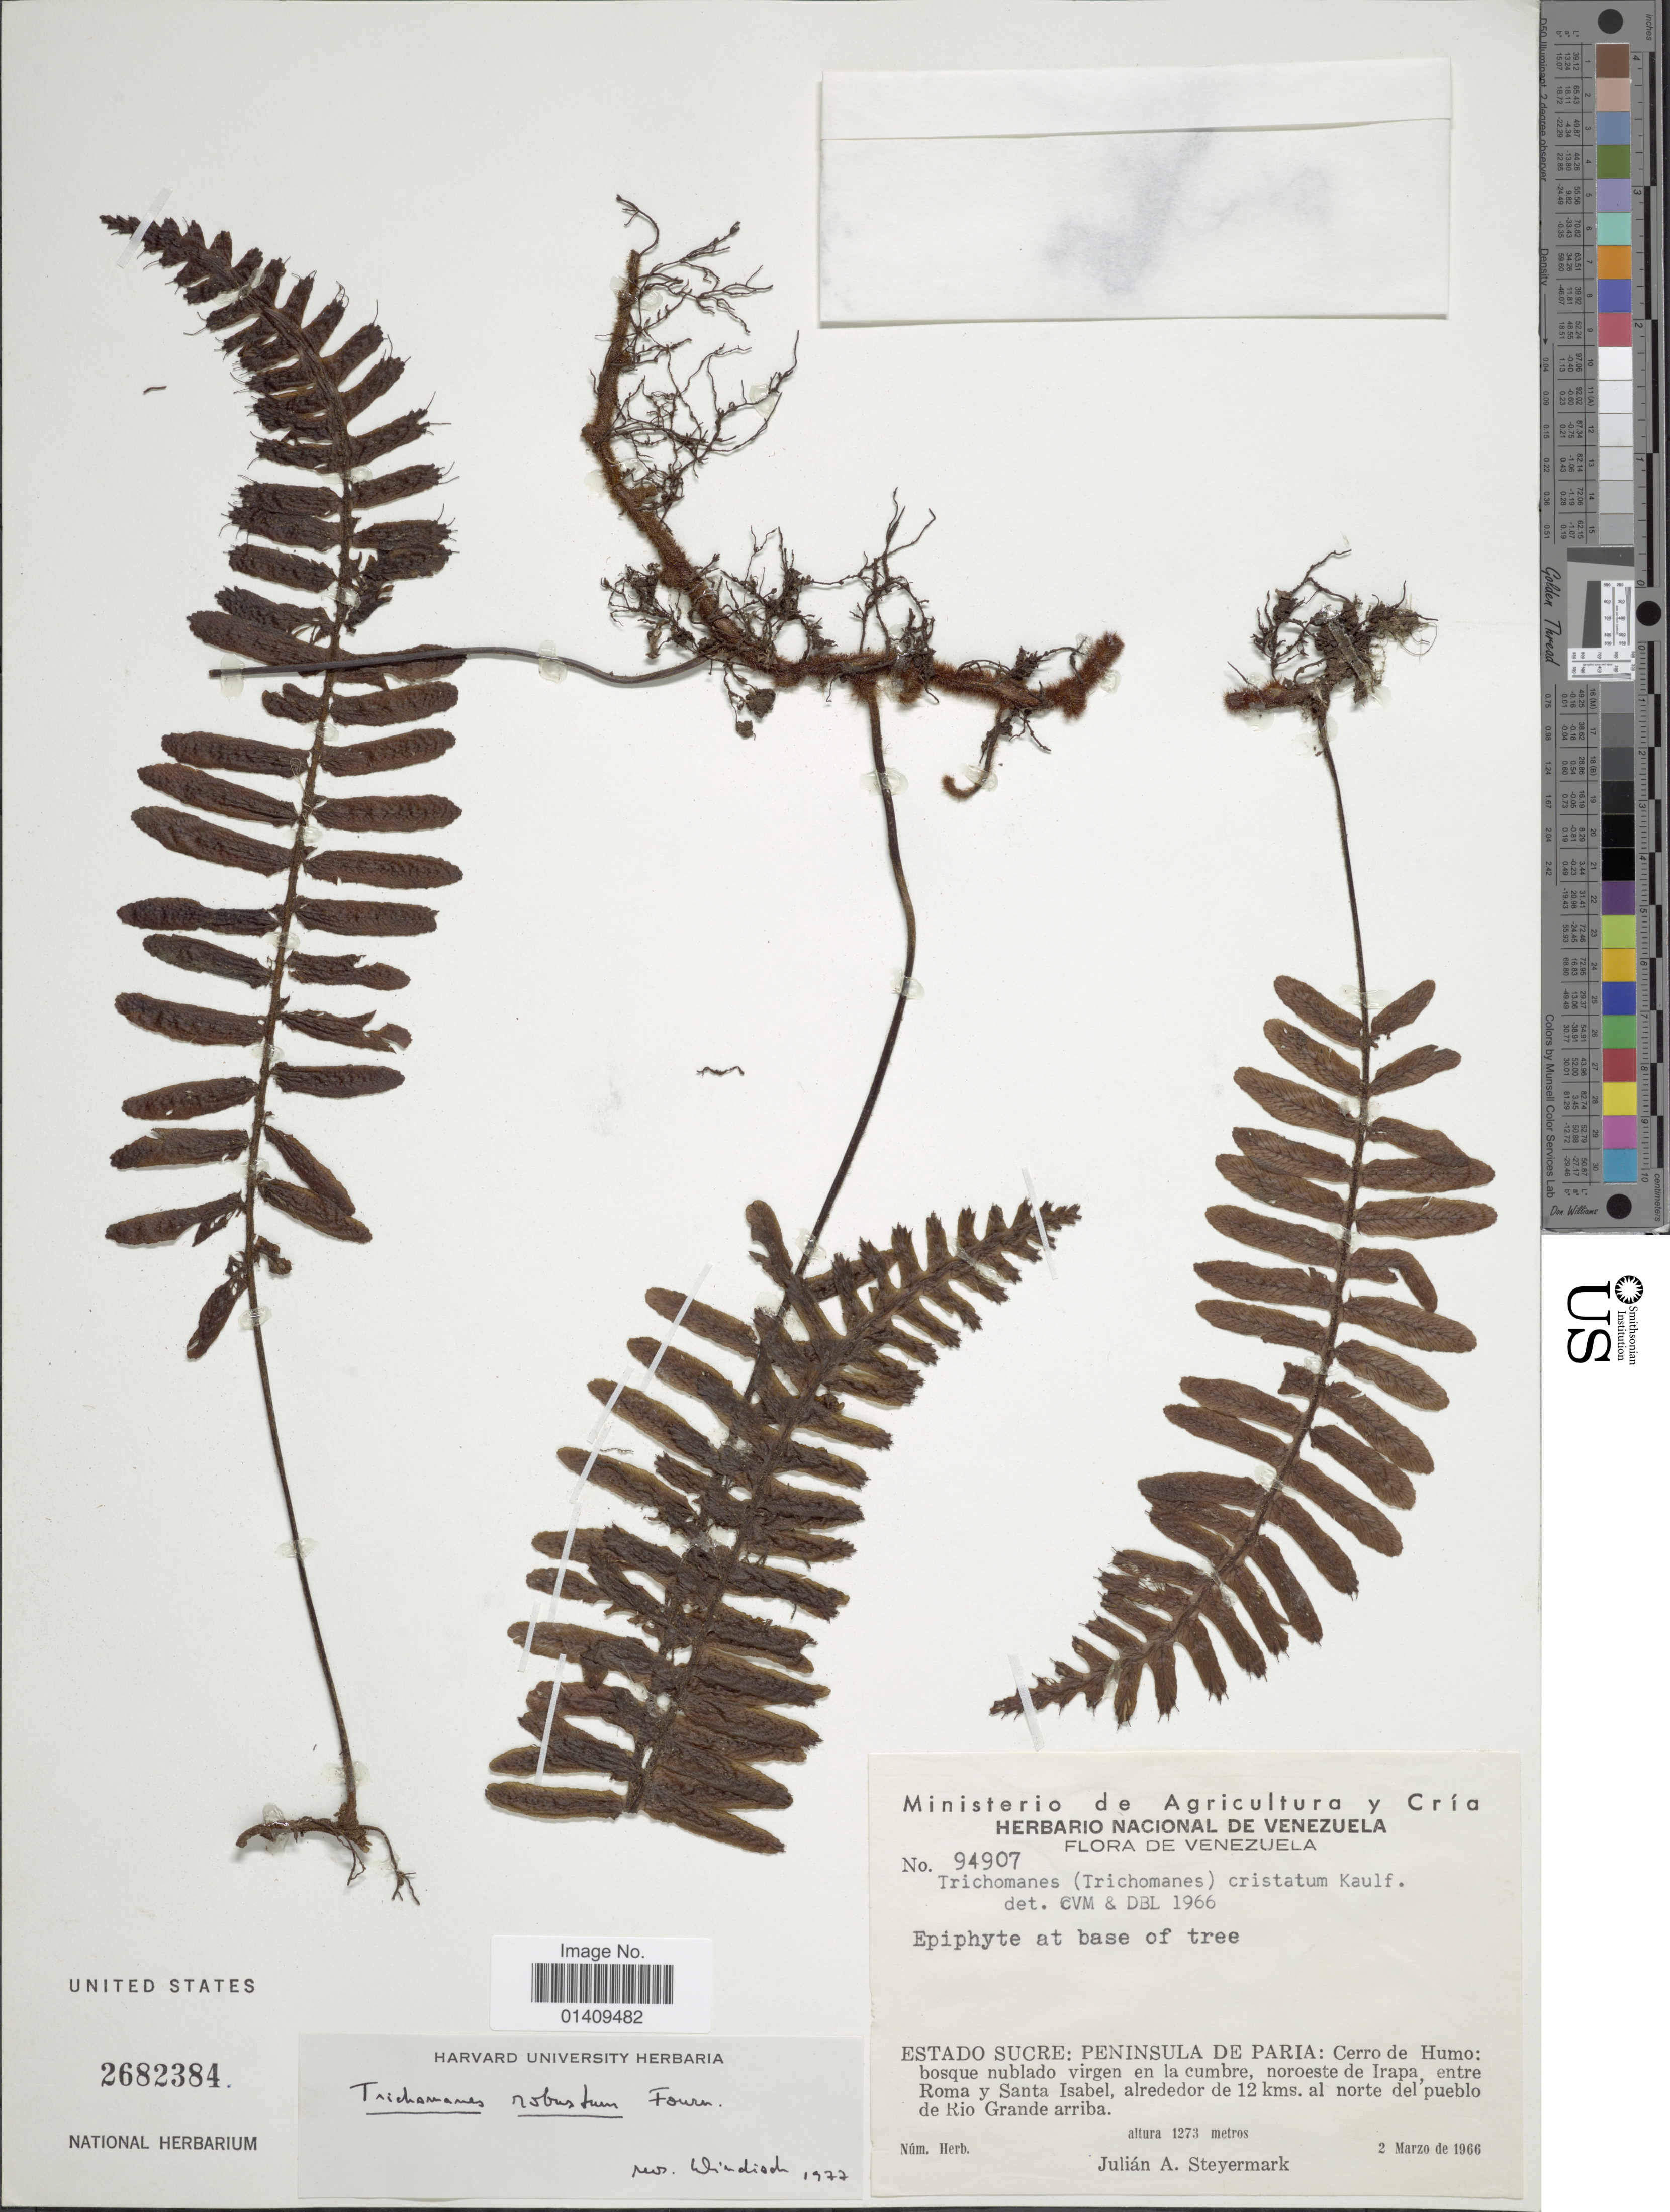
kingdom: Plantae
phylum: Tracheophyta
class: Polypodiopsida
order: Hymenophyllales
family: Hymenophyllaceae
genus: Trichomanes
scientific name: Trichomanes robustum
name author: E. Fourn.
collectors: J. Steyermark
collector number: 94907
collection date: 1966-03-02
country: Venezuela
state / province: Sucre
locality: Estado Sucre: Peninsula de Paria: Cerro de Humo: noroeste de Irapa entre Roma y Santa Isabel alrededor de 12kms al norte del pueblo de Rio Grande arriba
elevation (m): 1273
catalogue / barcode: US 2682384